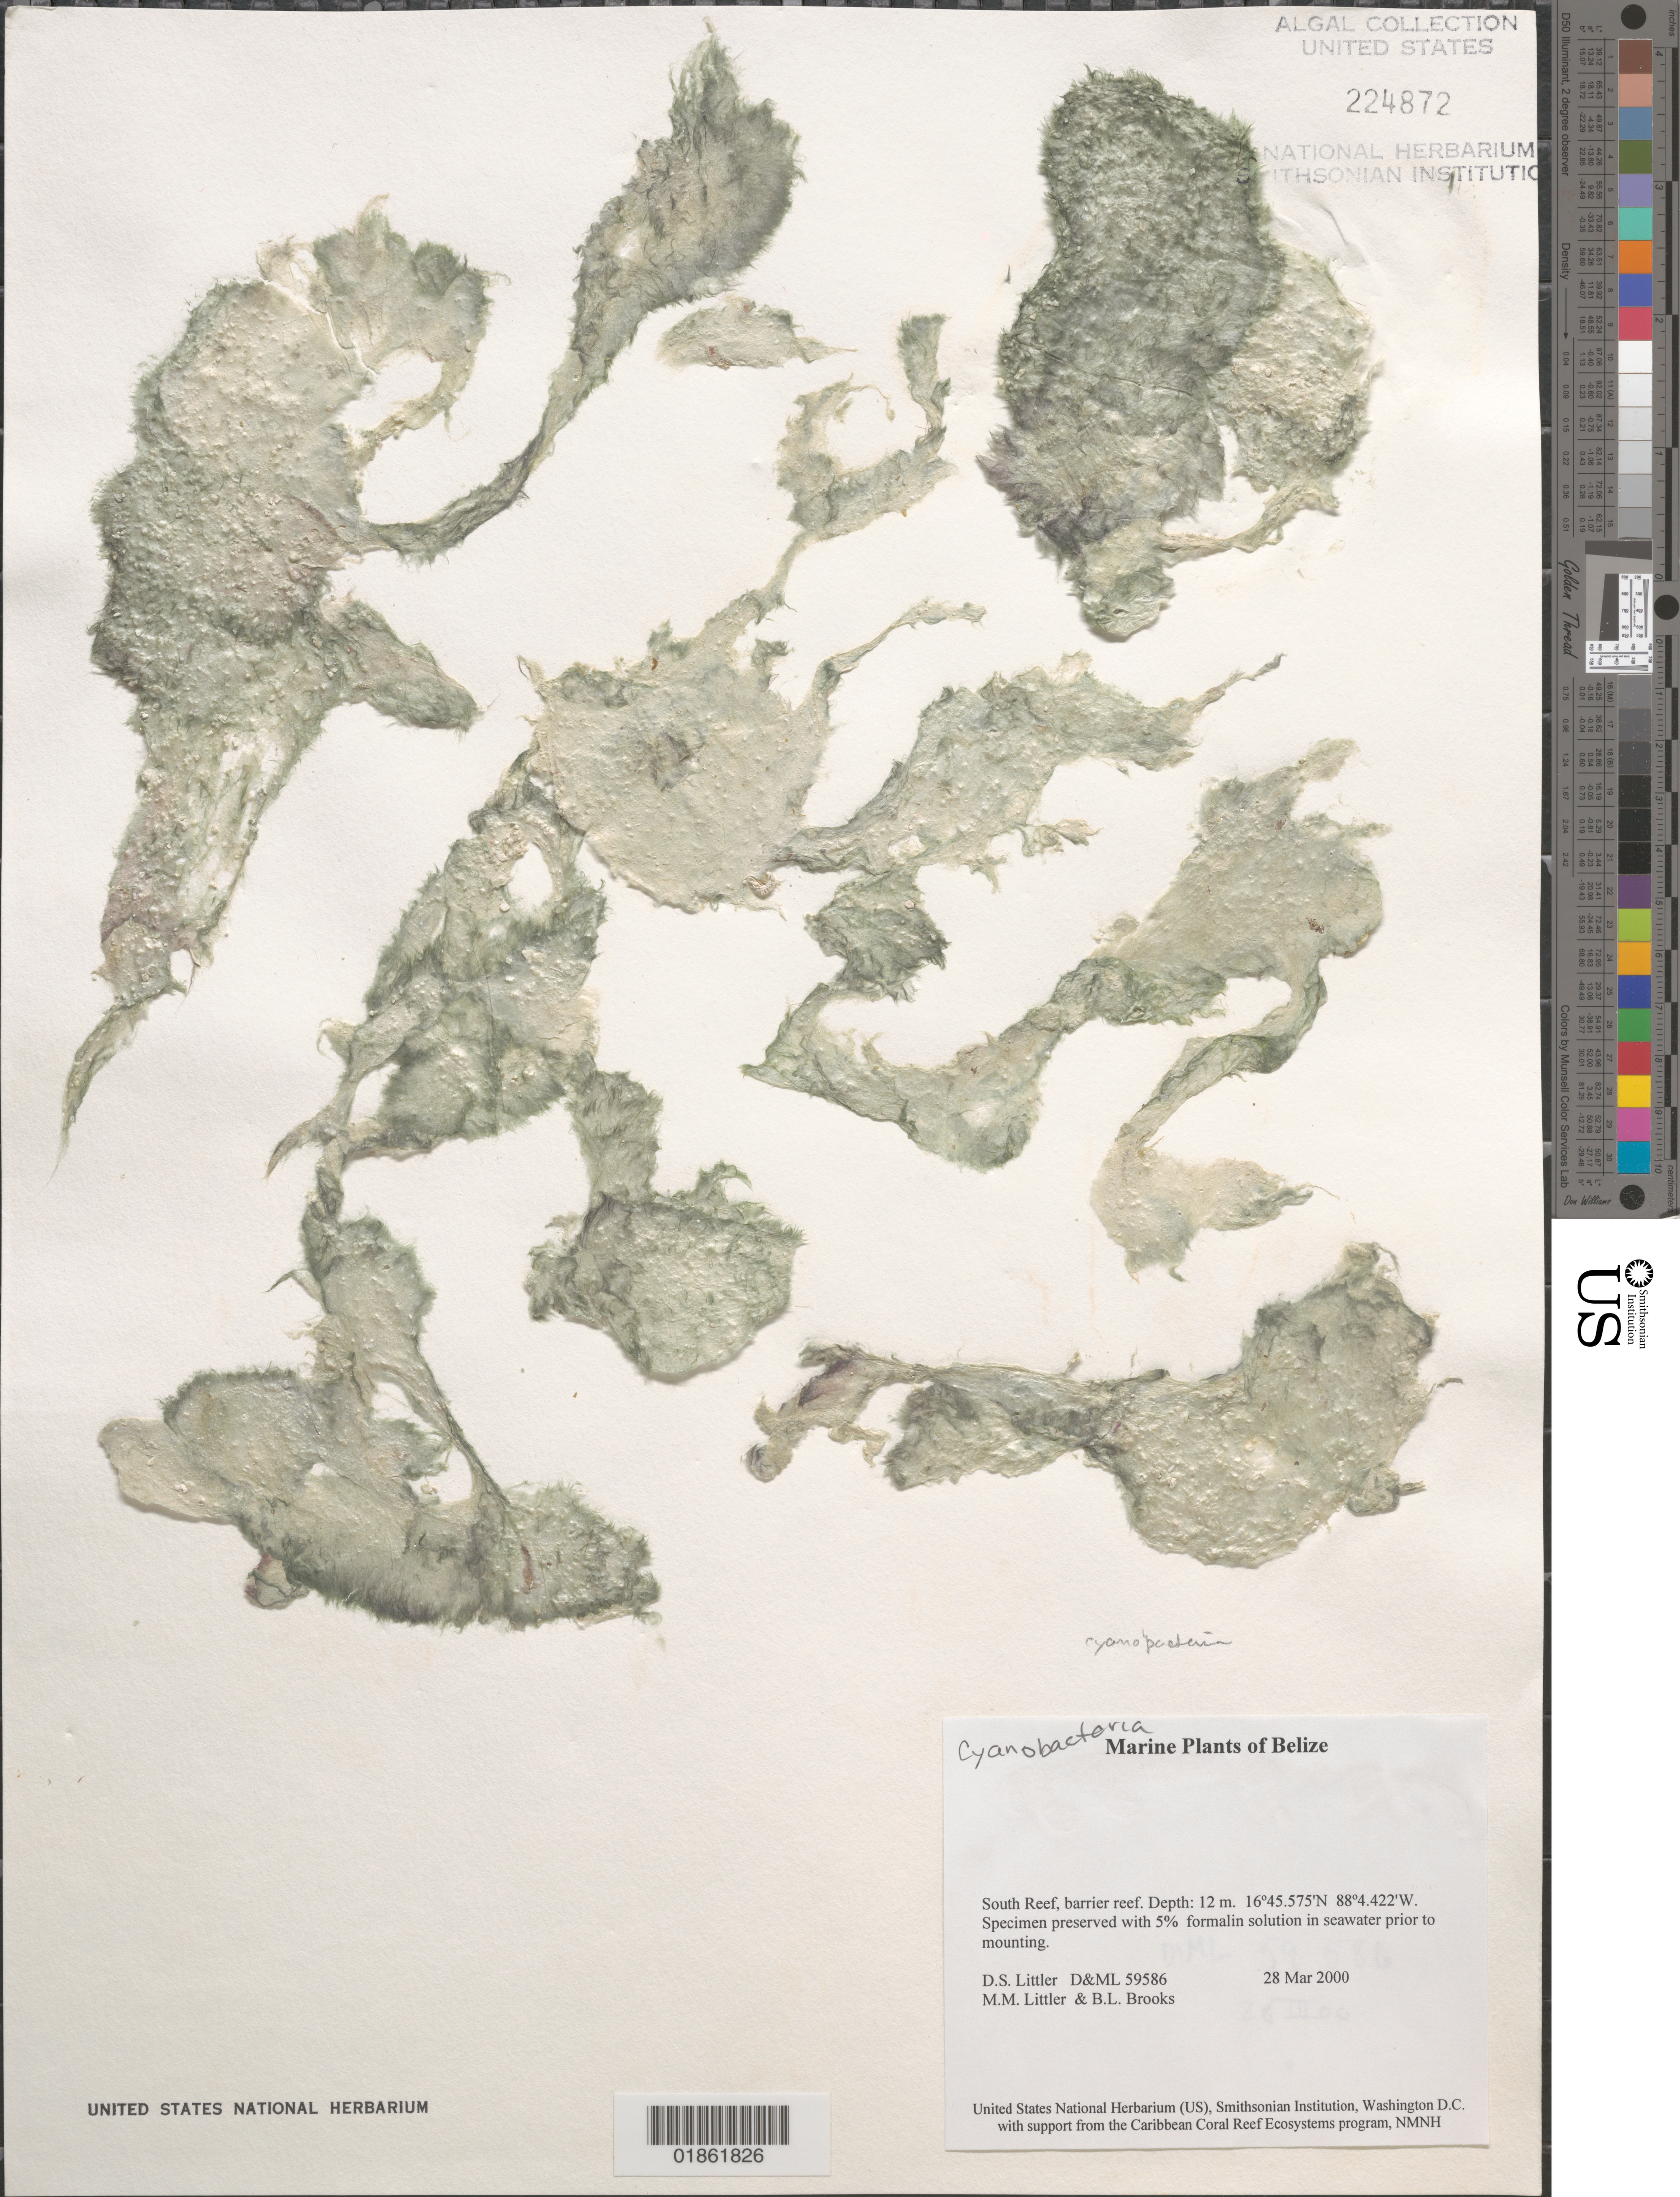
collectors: D. S. Littler & M. M. Littler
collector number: D&ML 59586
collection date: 2000-03-28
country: Belize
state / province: Stann Creek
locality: Long Reef, general coordinate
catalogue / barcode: US 224872